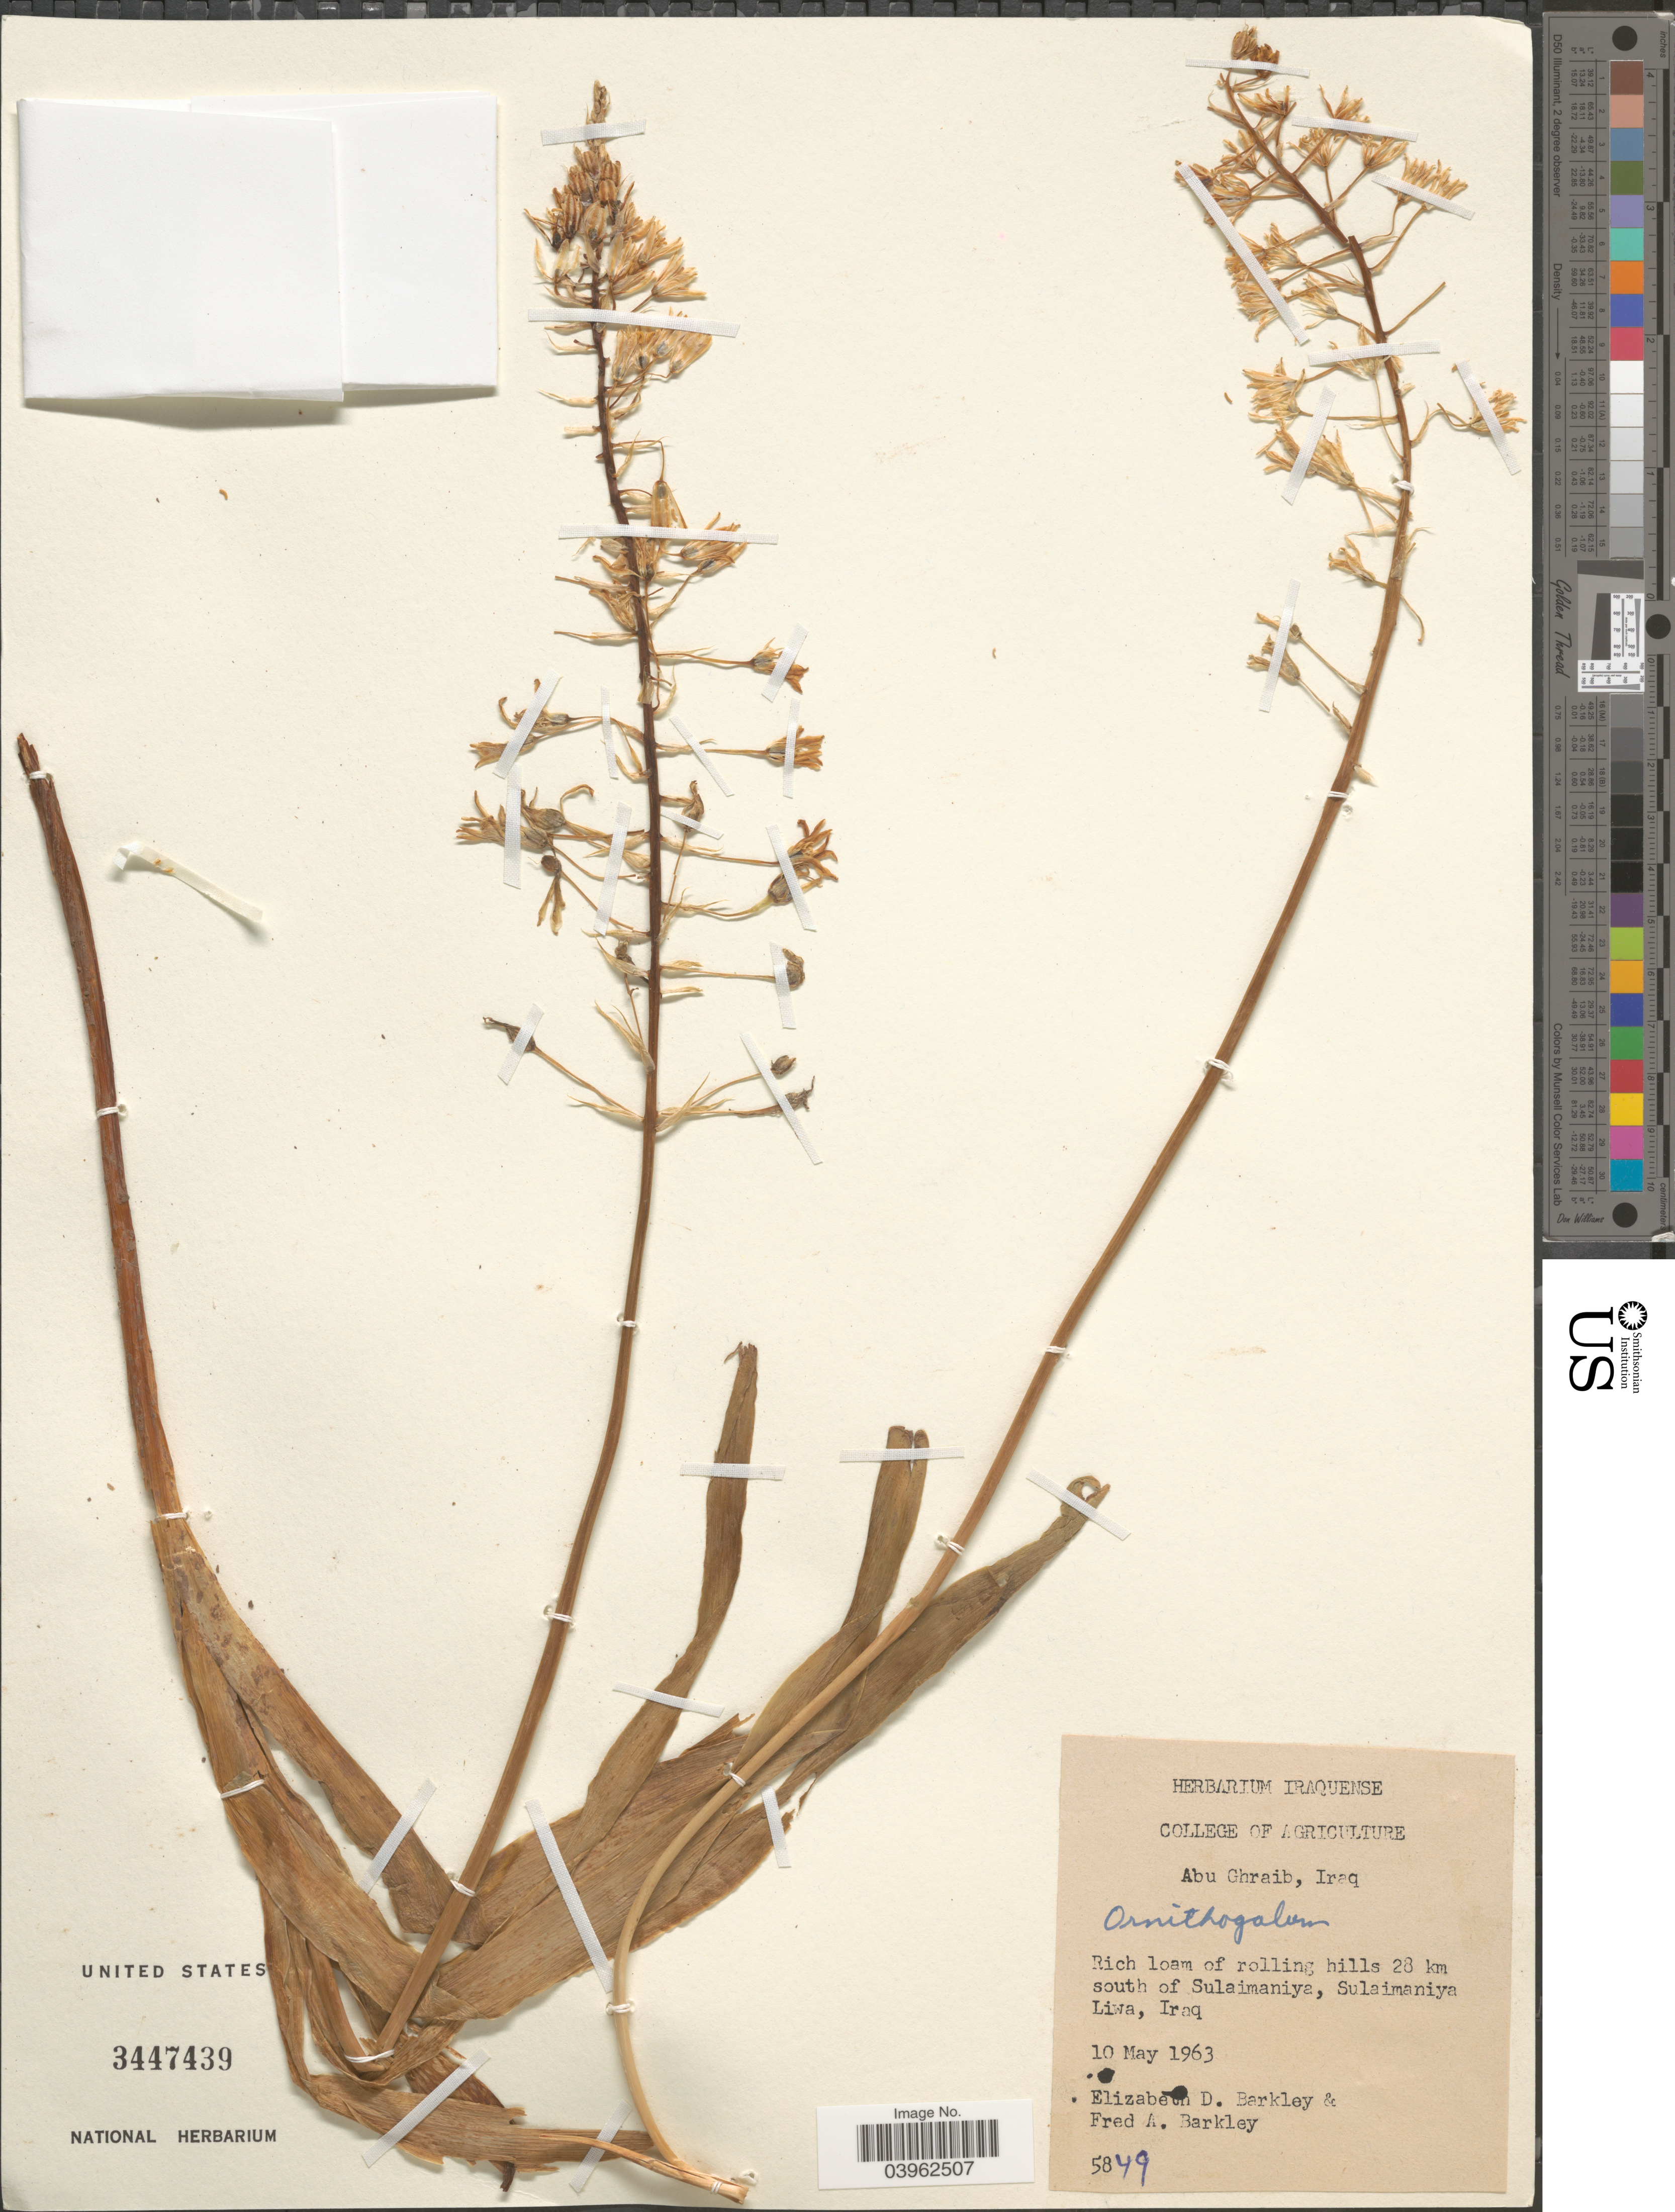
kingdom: Plantae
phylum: Tracheophyta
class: Liliopsida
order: Asparagales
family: Asparagaceae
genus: Ornithogalum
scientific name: Ornithogalum sp.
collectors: E. D.Barkley & F. A. Barkley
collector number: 5849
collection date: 1963-05-10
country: Iraq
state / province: As Sulaymānīyah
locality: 28 km south of Sulaimaniya, Sulaimaniya Liwa.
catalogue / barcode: US 3447439